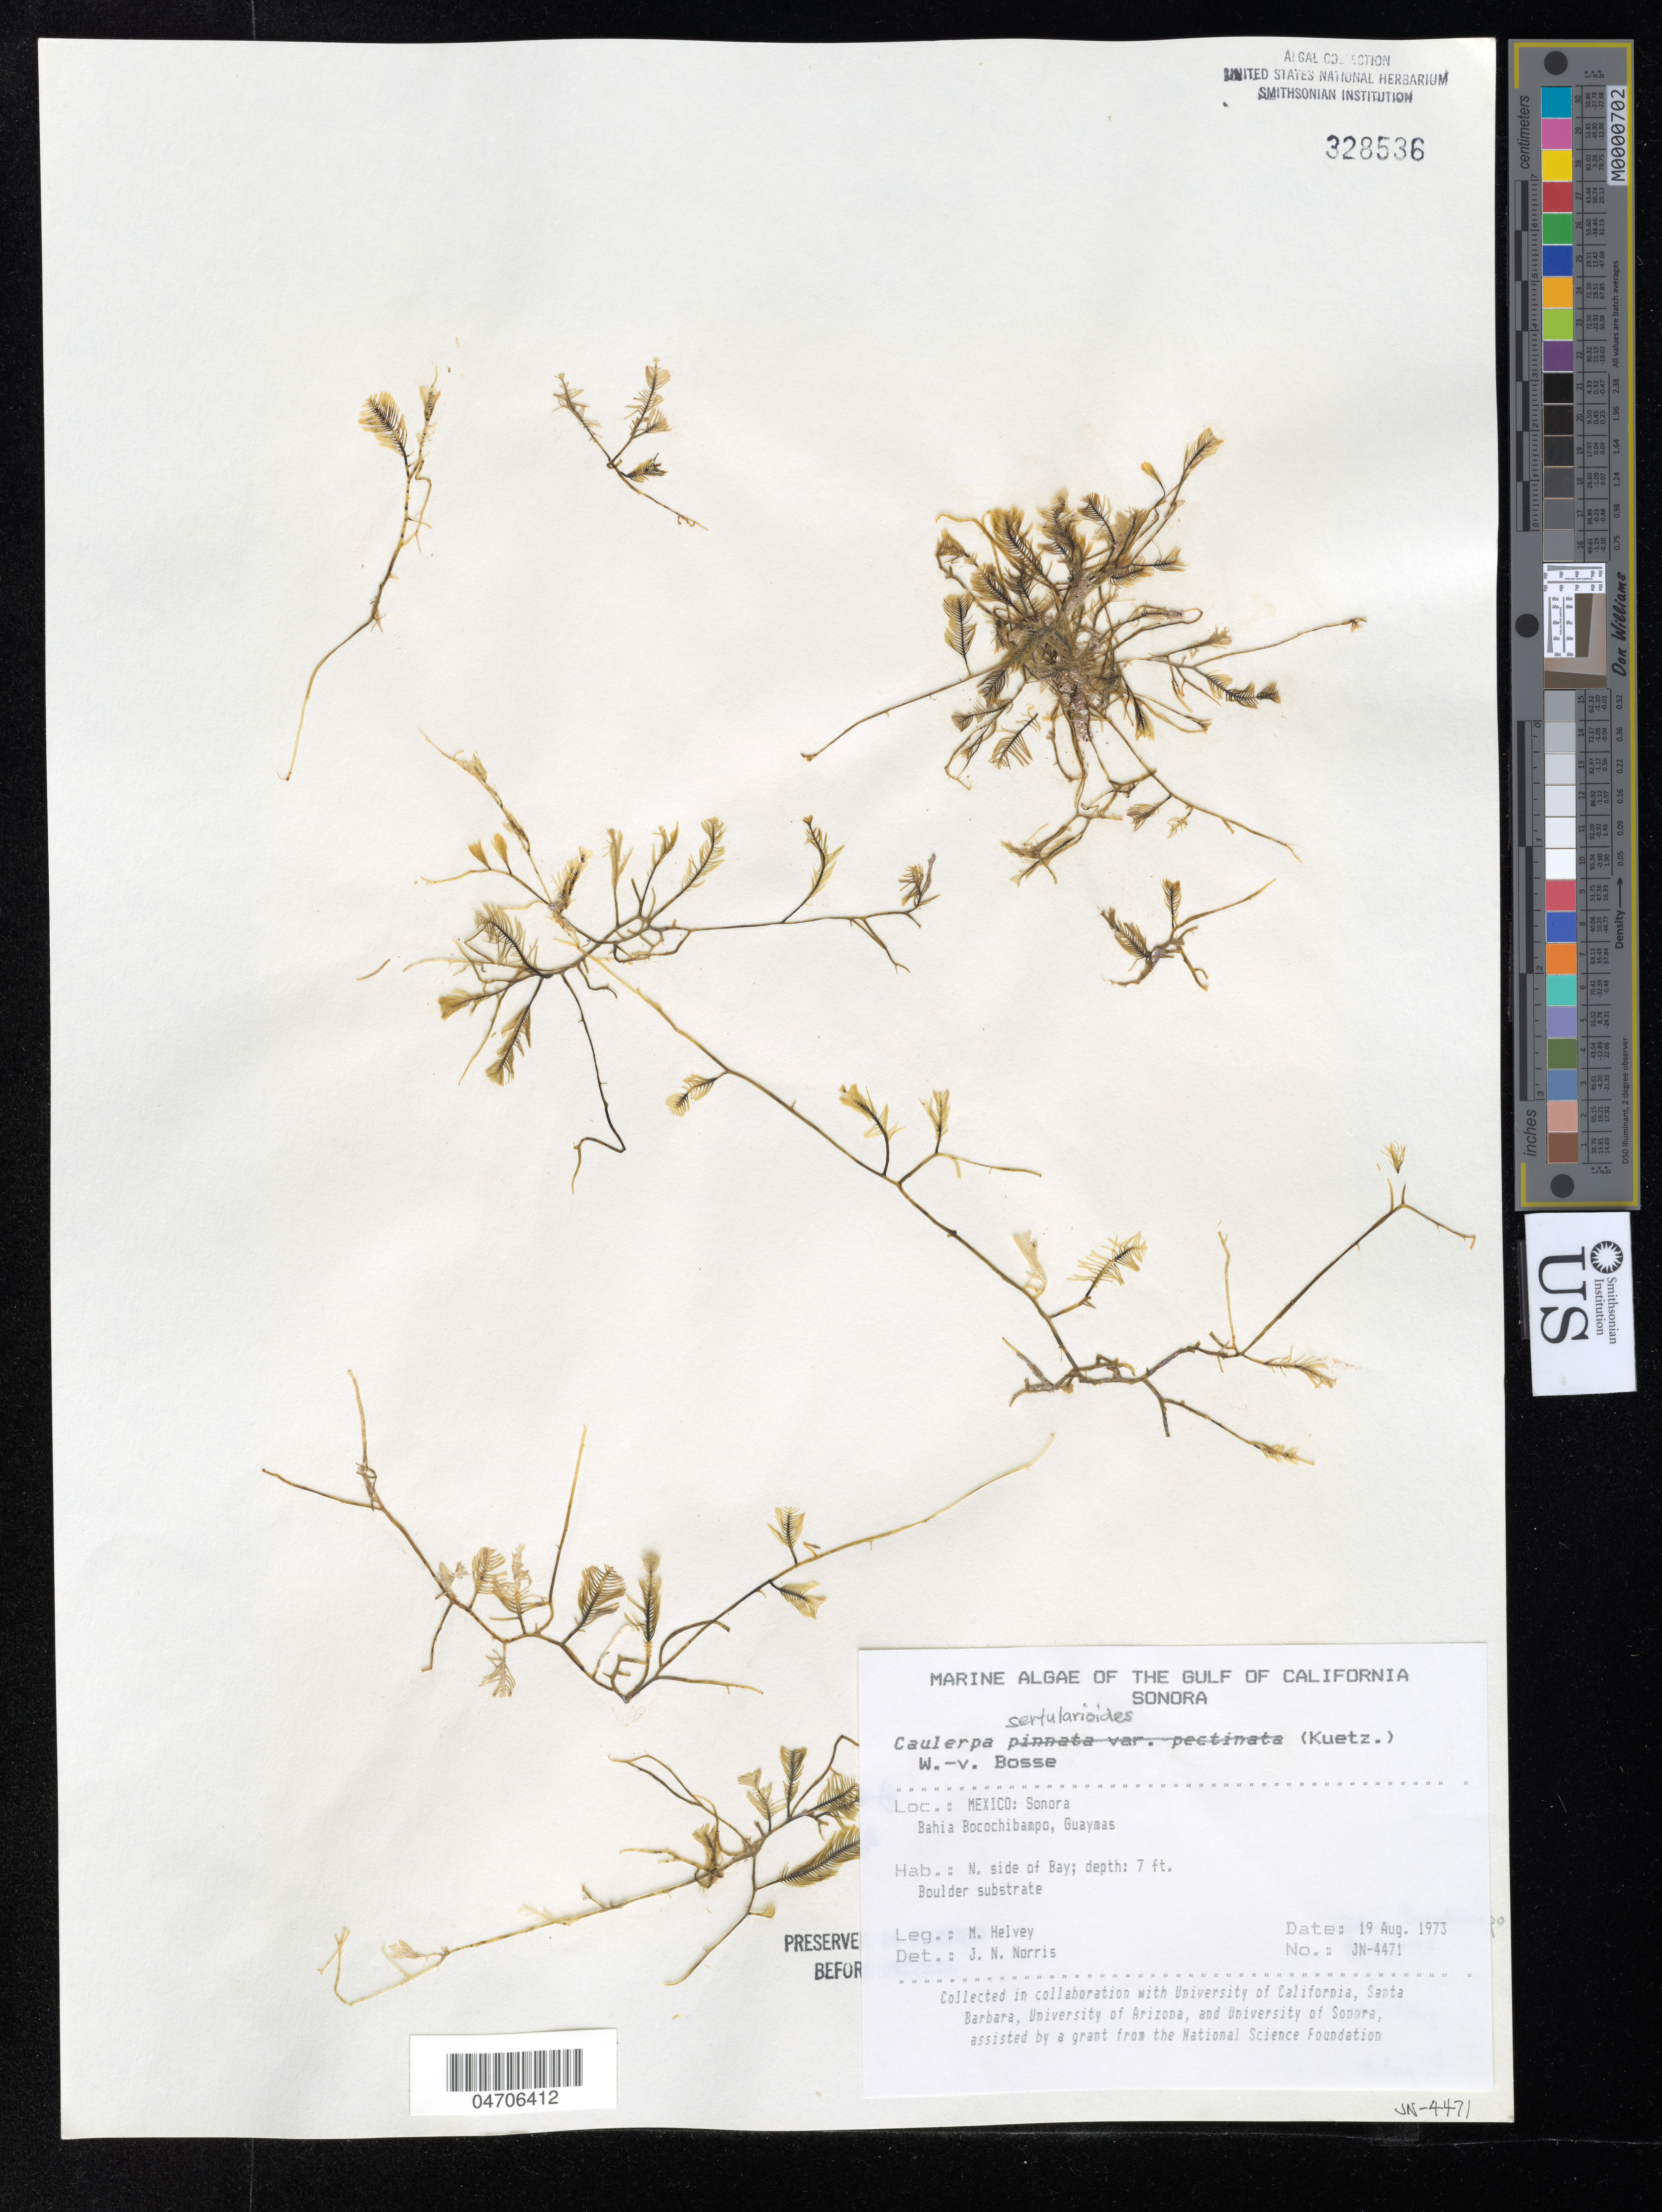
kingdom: Plantae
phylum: Chlorophyta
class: Ulvophyceae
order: Bryopsidales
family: Caulerpaceae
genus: Caulerpa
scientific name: Caulerpa sertularioides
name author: (S.G. Gmel.) M. Howe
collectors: M. Helvey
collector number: JN-4471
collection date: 1973-08-19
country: Mexico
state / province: Sonora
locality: The Gulf of California. Bahia Bocochibampo, Guaymas. N. side of Bay.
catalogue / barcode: US 328536